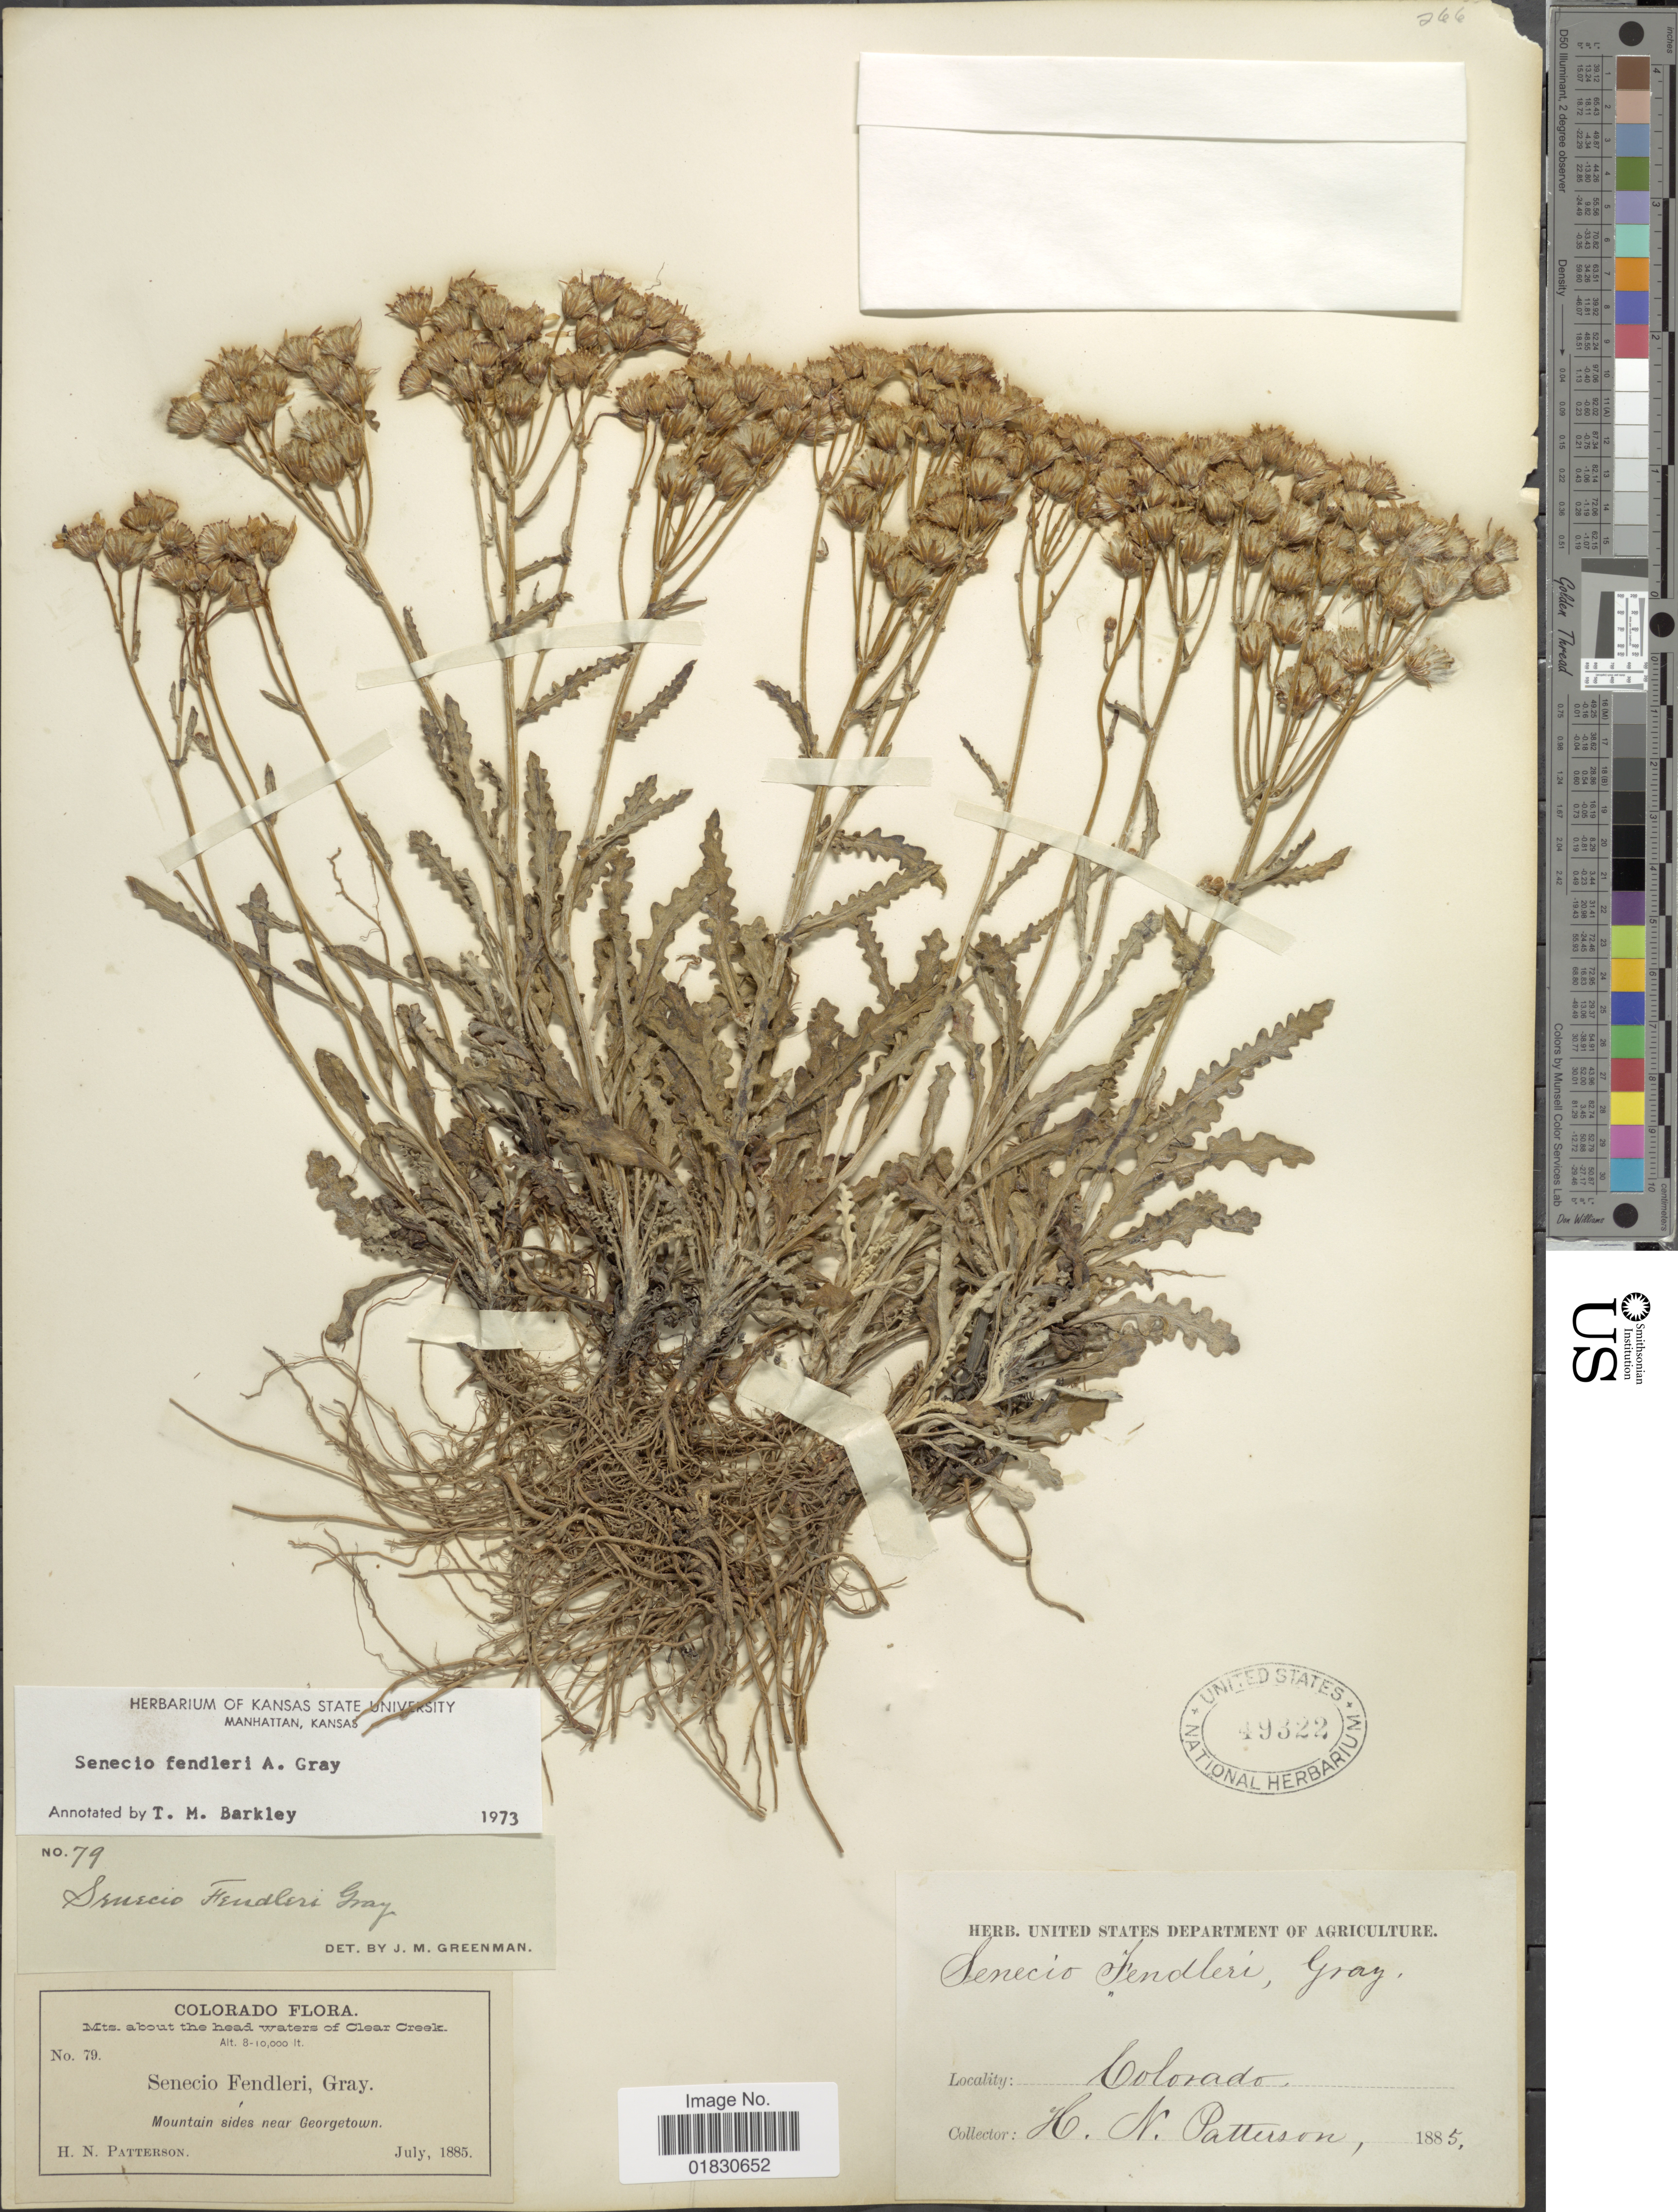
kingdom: Plantae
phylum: Tracheophyta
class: Magnoliopsida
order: Asterales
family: Asteraceae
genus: Packera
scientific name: Packera fendleri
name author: (A. Gray) W.A. Weber & Á. Löve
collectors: H. N. Patterson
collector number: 79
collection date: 1885-07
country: United States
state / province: Colorado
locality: Mts. about the head waters of Cleer Creek, Mountain side near Georgetowm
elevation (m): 2438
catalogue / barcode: US 49322